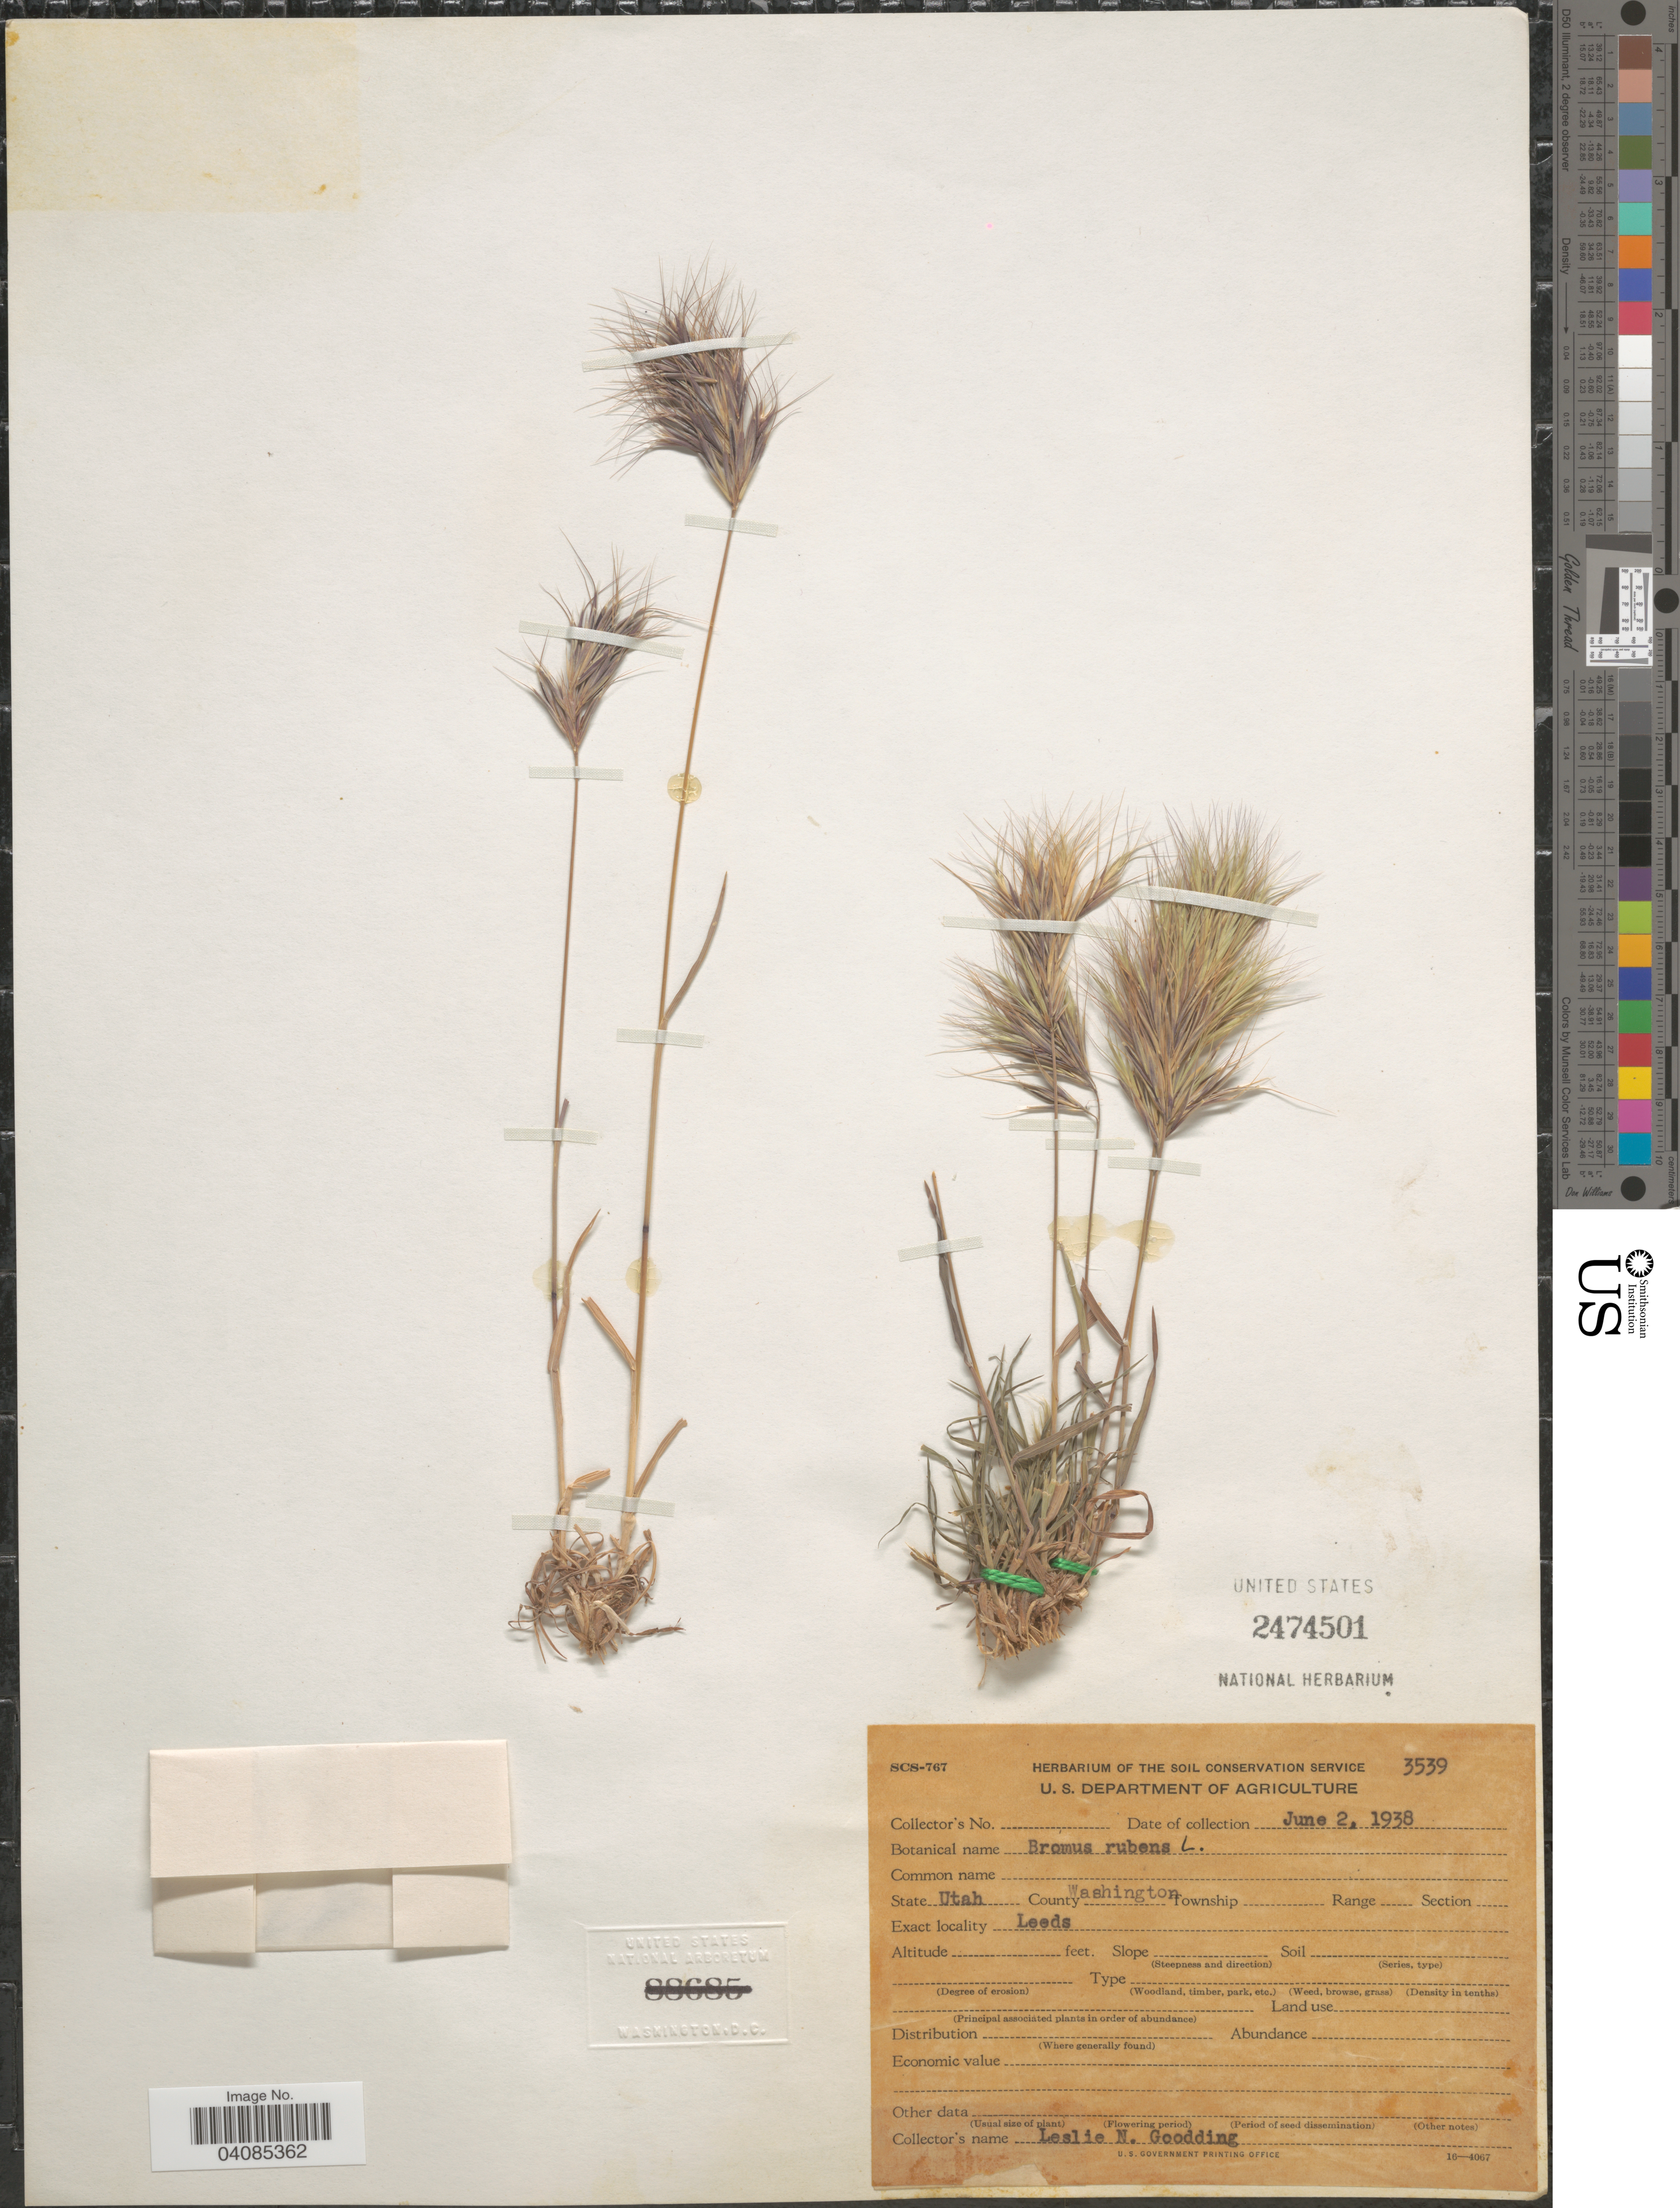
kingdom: Plantae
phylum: Tracheophyta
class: Liliopsida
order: Poales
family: Poaceae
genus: Bromus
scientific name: Bromus rubens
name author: L.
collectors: L. N. Goodding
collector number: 3539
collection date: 1938-06-02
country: United States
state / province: Utah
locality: County Washington. Leeds.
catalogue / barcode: US 2474501